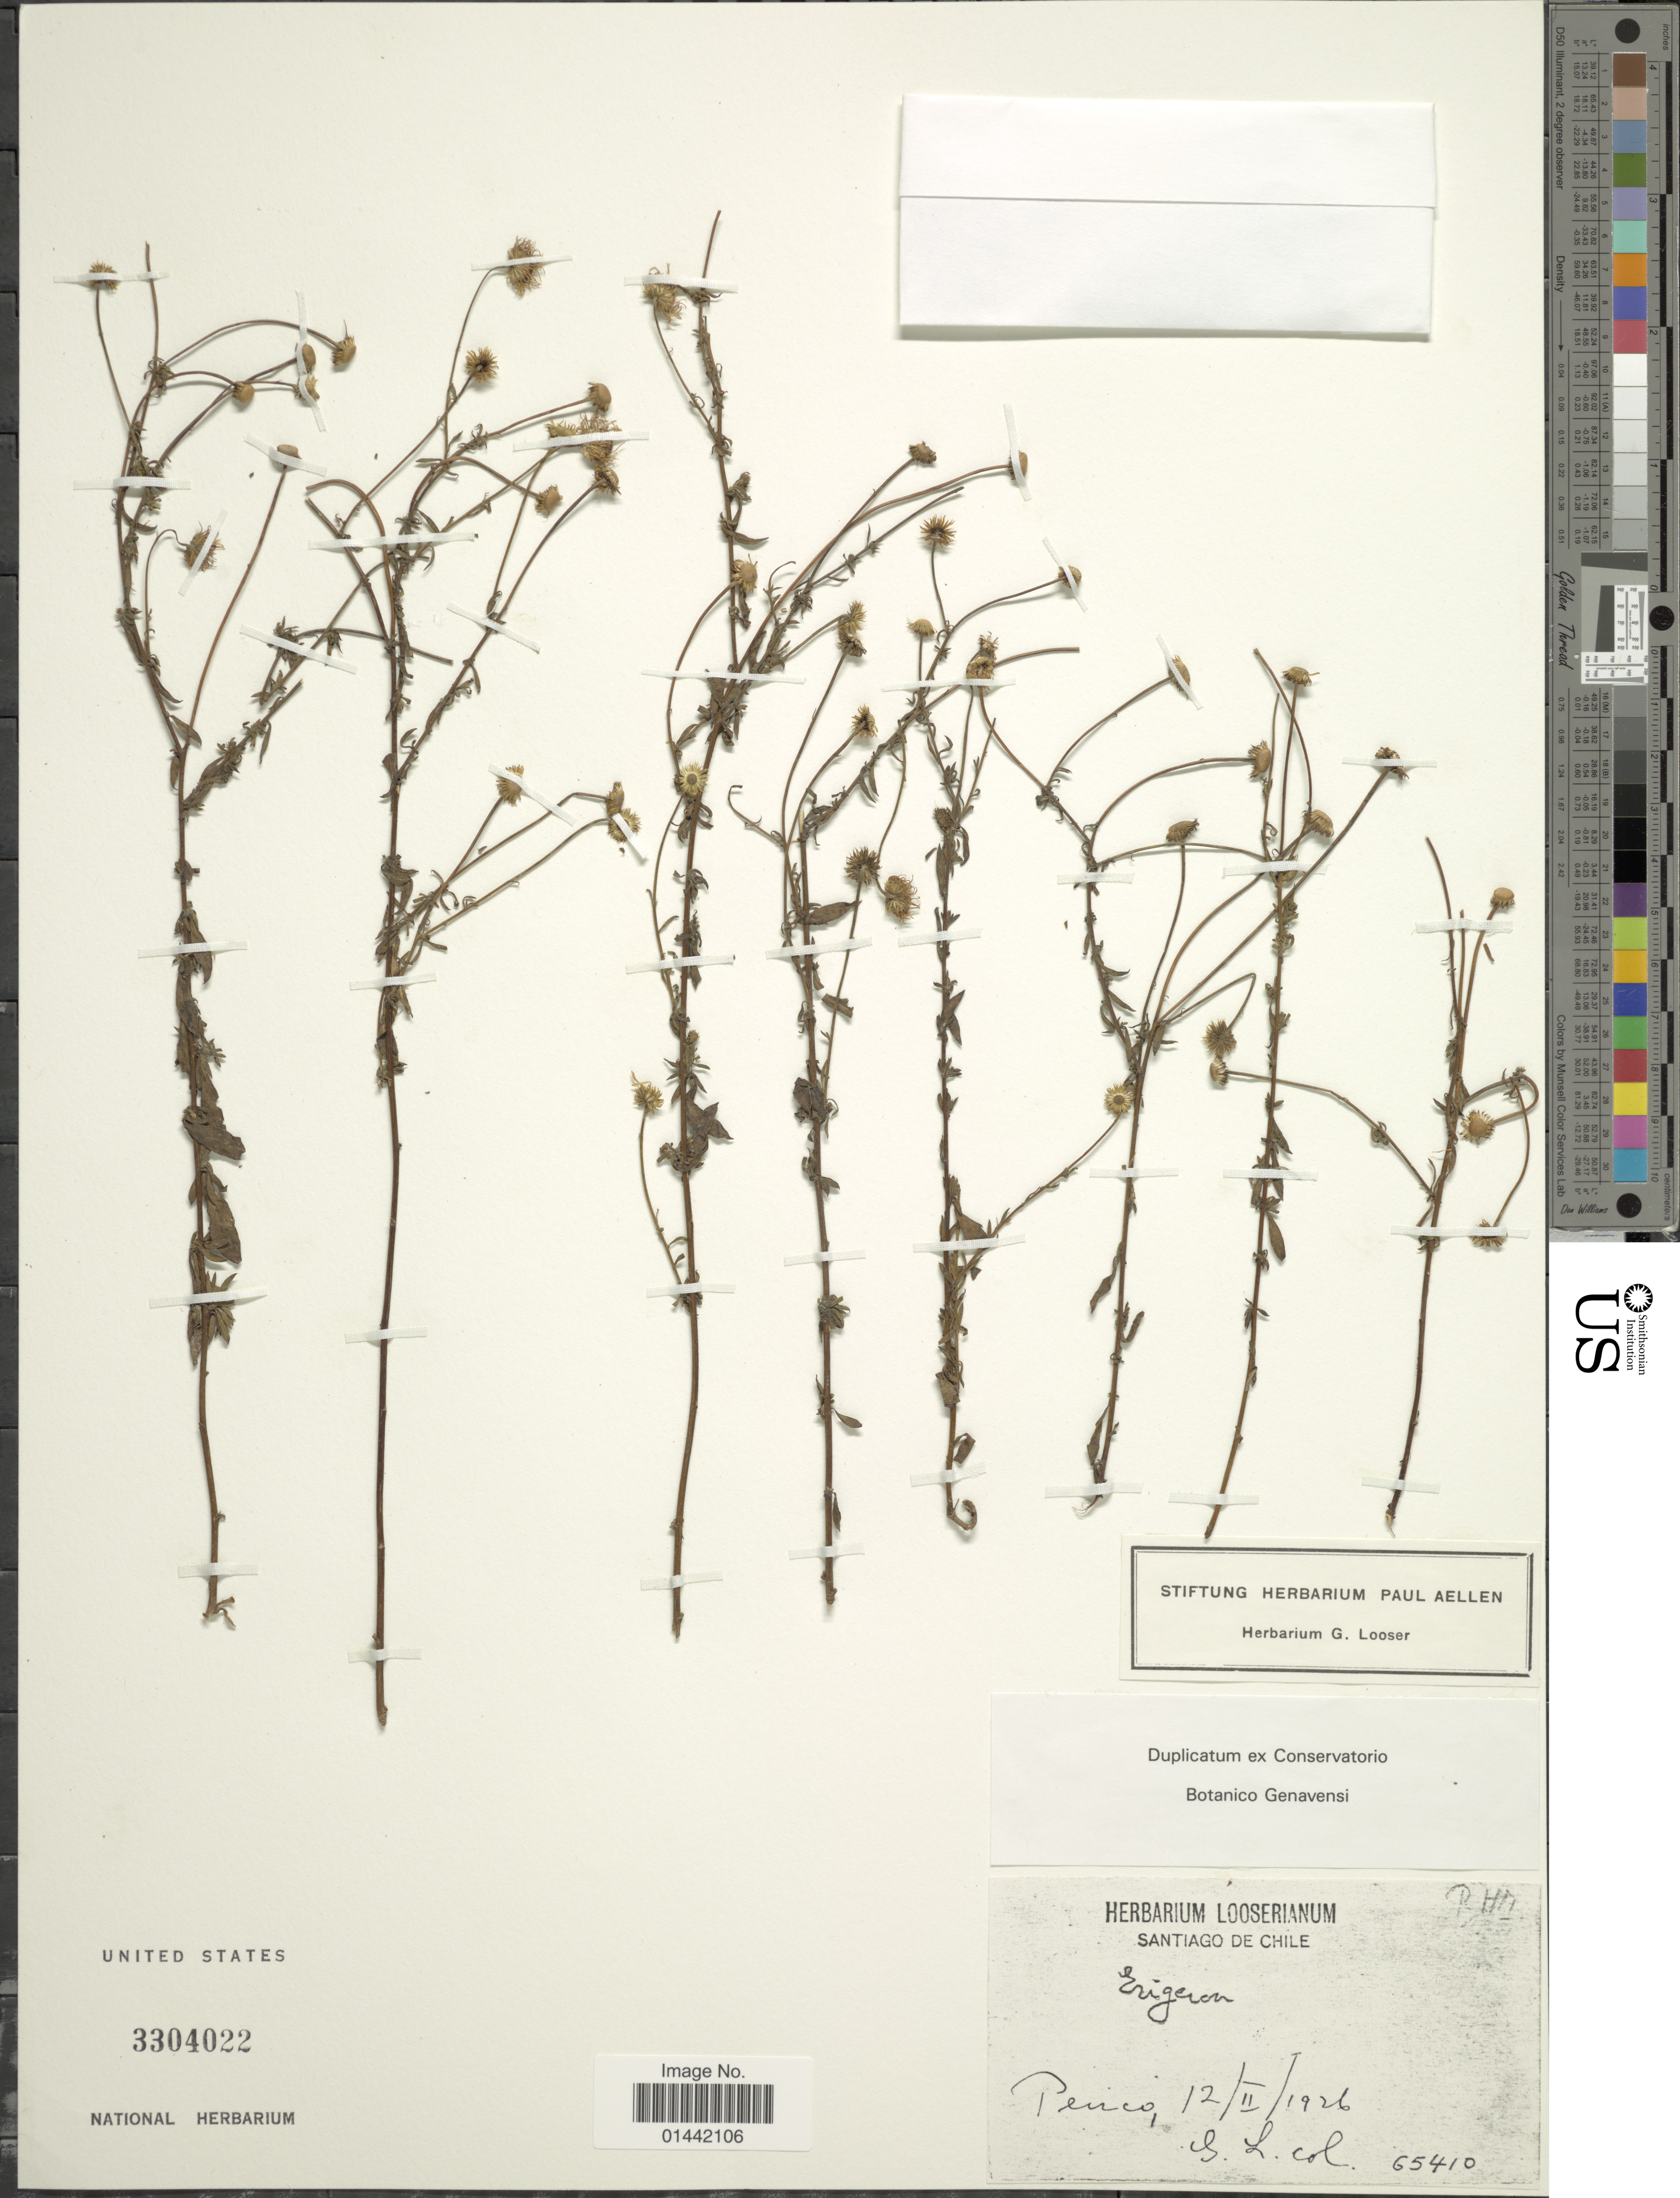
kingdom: Plantae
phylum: Tracheophyta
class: Magnoliopsida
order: Asterales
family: Asteraceae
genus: Erigeron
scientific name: Erigeron karvinskianus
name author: DC.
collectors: G. Looser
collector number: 65410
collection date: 1926-02-12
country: Chile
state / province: Región Metropolitana (RM)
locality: Santiago, Penico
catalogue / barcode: US 3304022